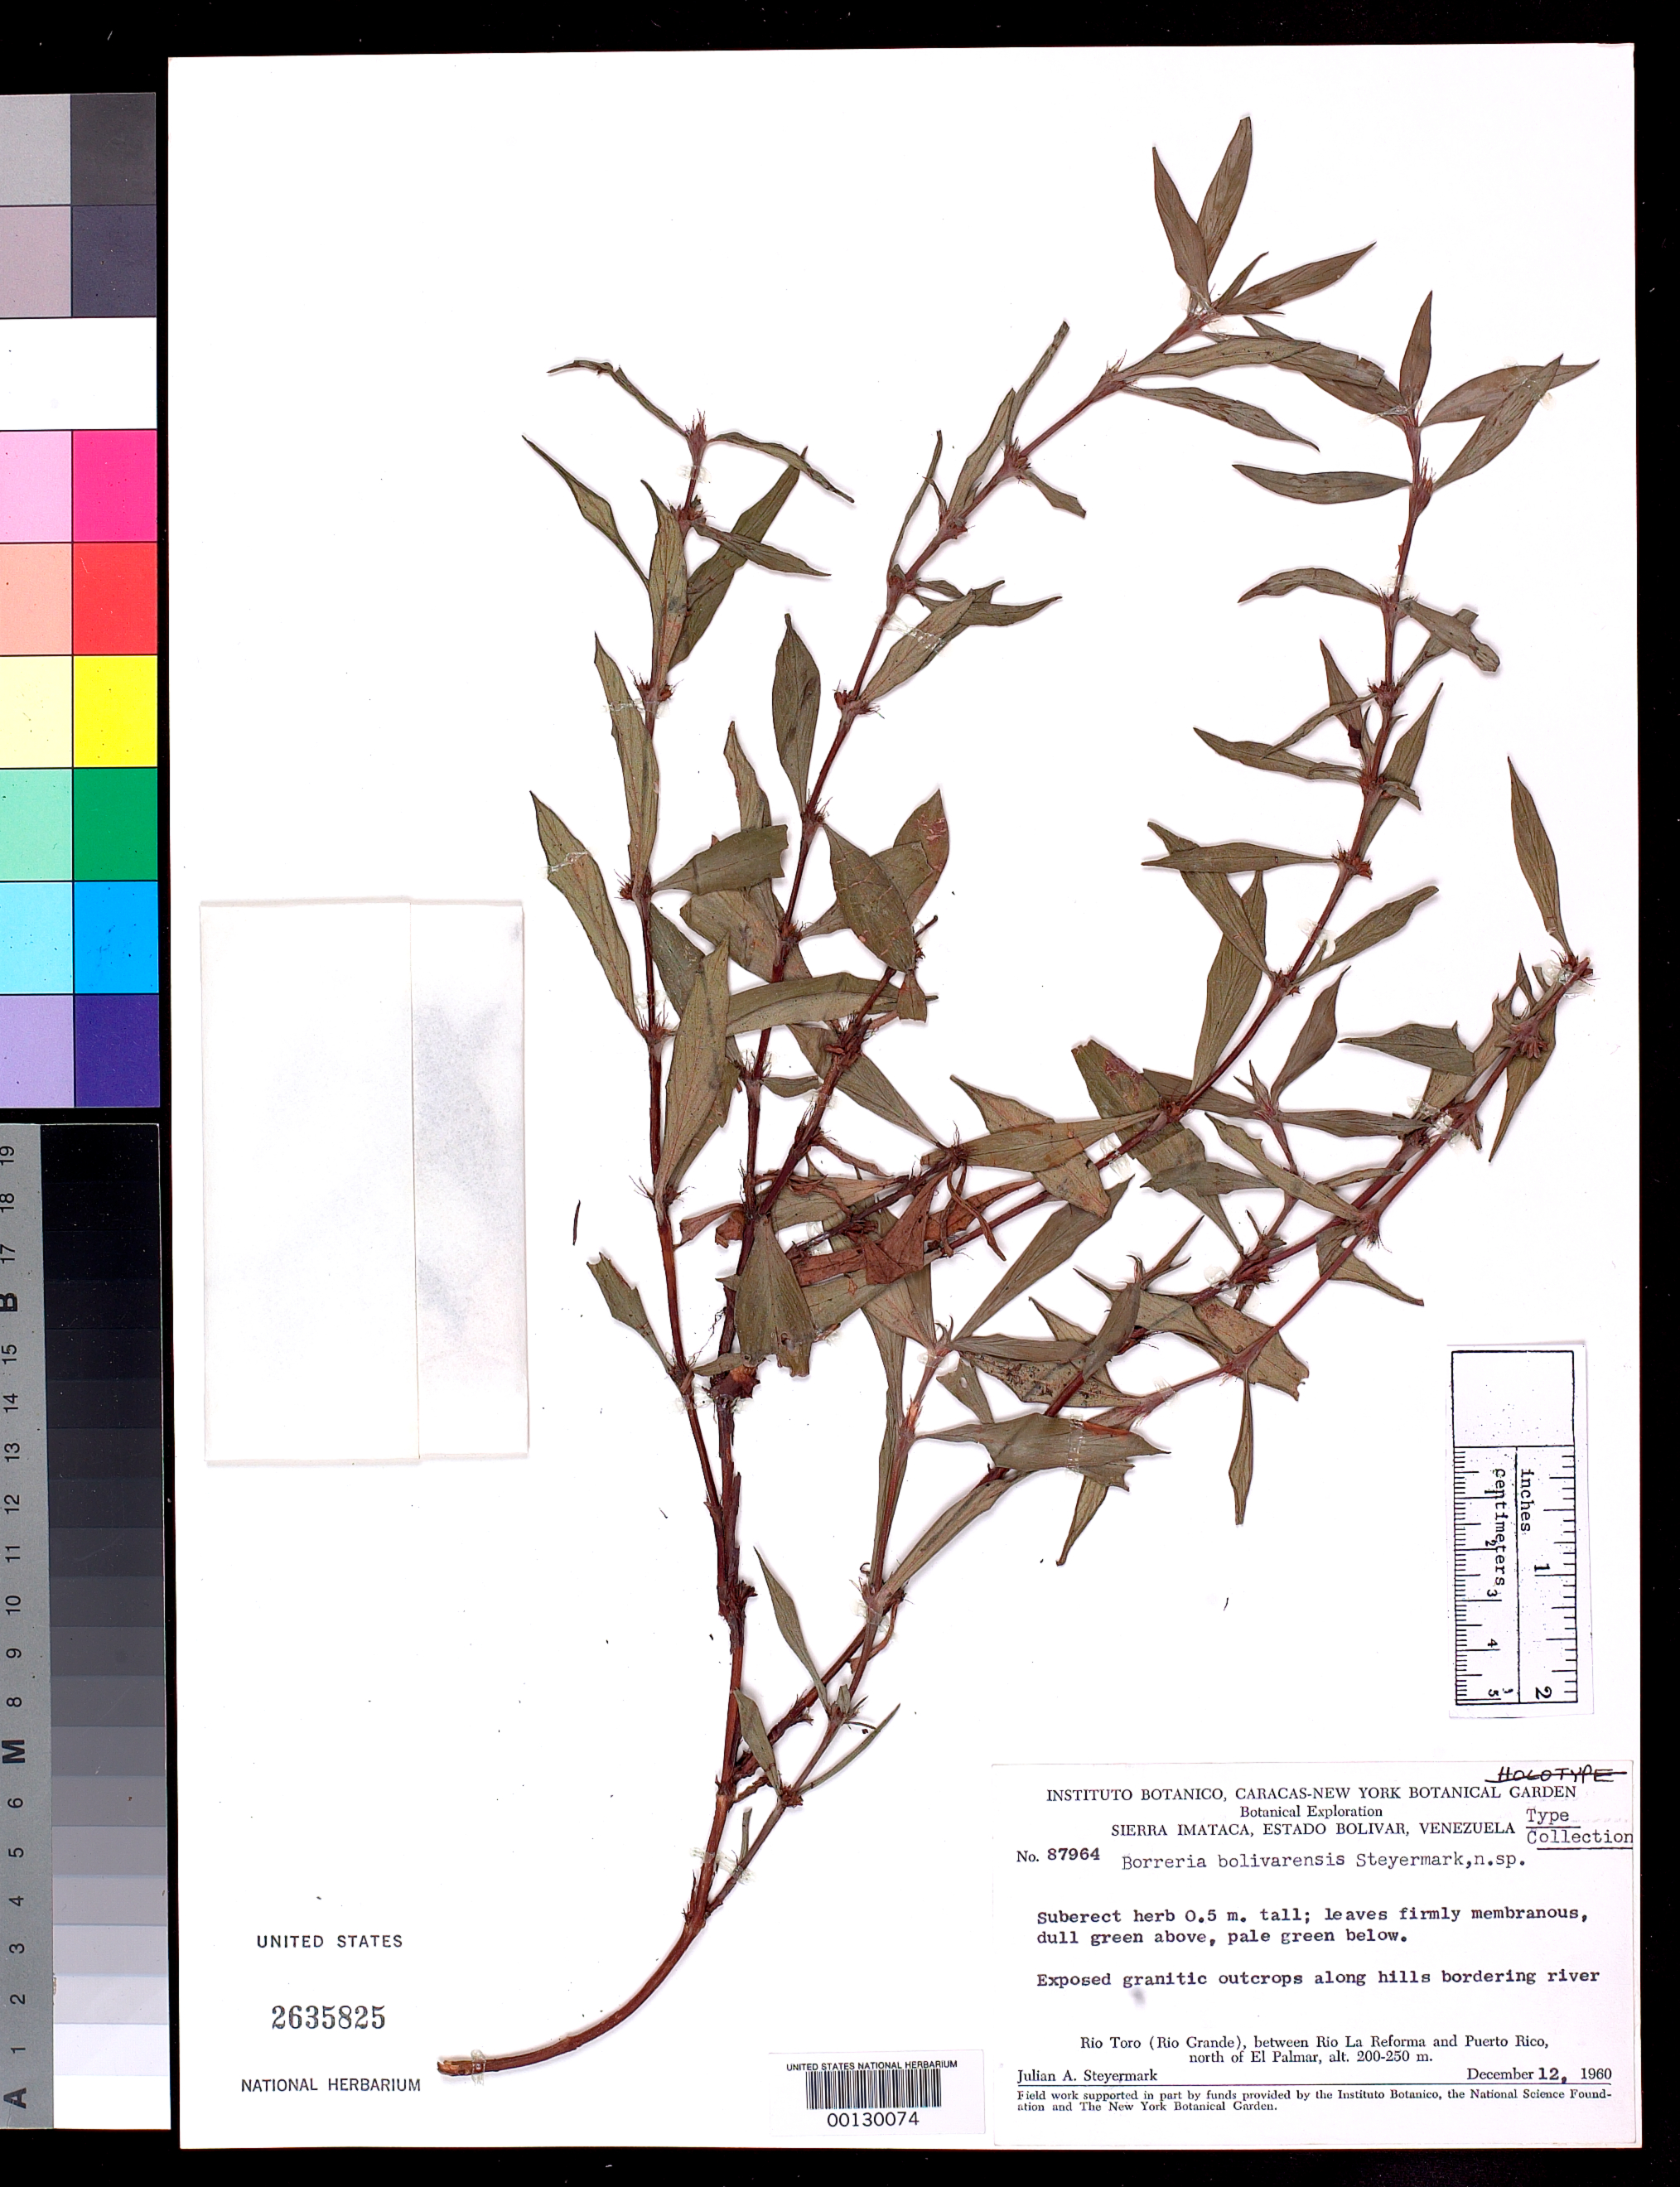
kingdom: Plantae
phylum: Tracheophyta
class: Magnoliopsida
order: Gentianales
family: Rubiaceae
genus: Borreria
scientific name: Borreria bolivarensis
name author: Steyerm.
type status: Isotype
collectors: J. Steyermark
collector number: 87964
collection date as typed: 12 Dec 1960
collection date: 1960-12-12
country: Venezuela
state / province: Bolivar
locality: Sierra Imataca, between Rio La Reformer and Puerto Rico.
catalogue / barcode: US 2635825